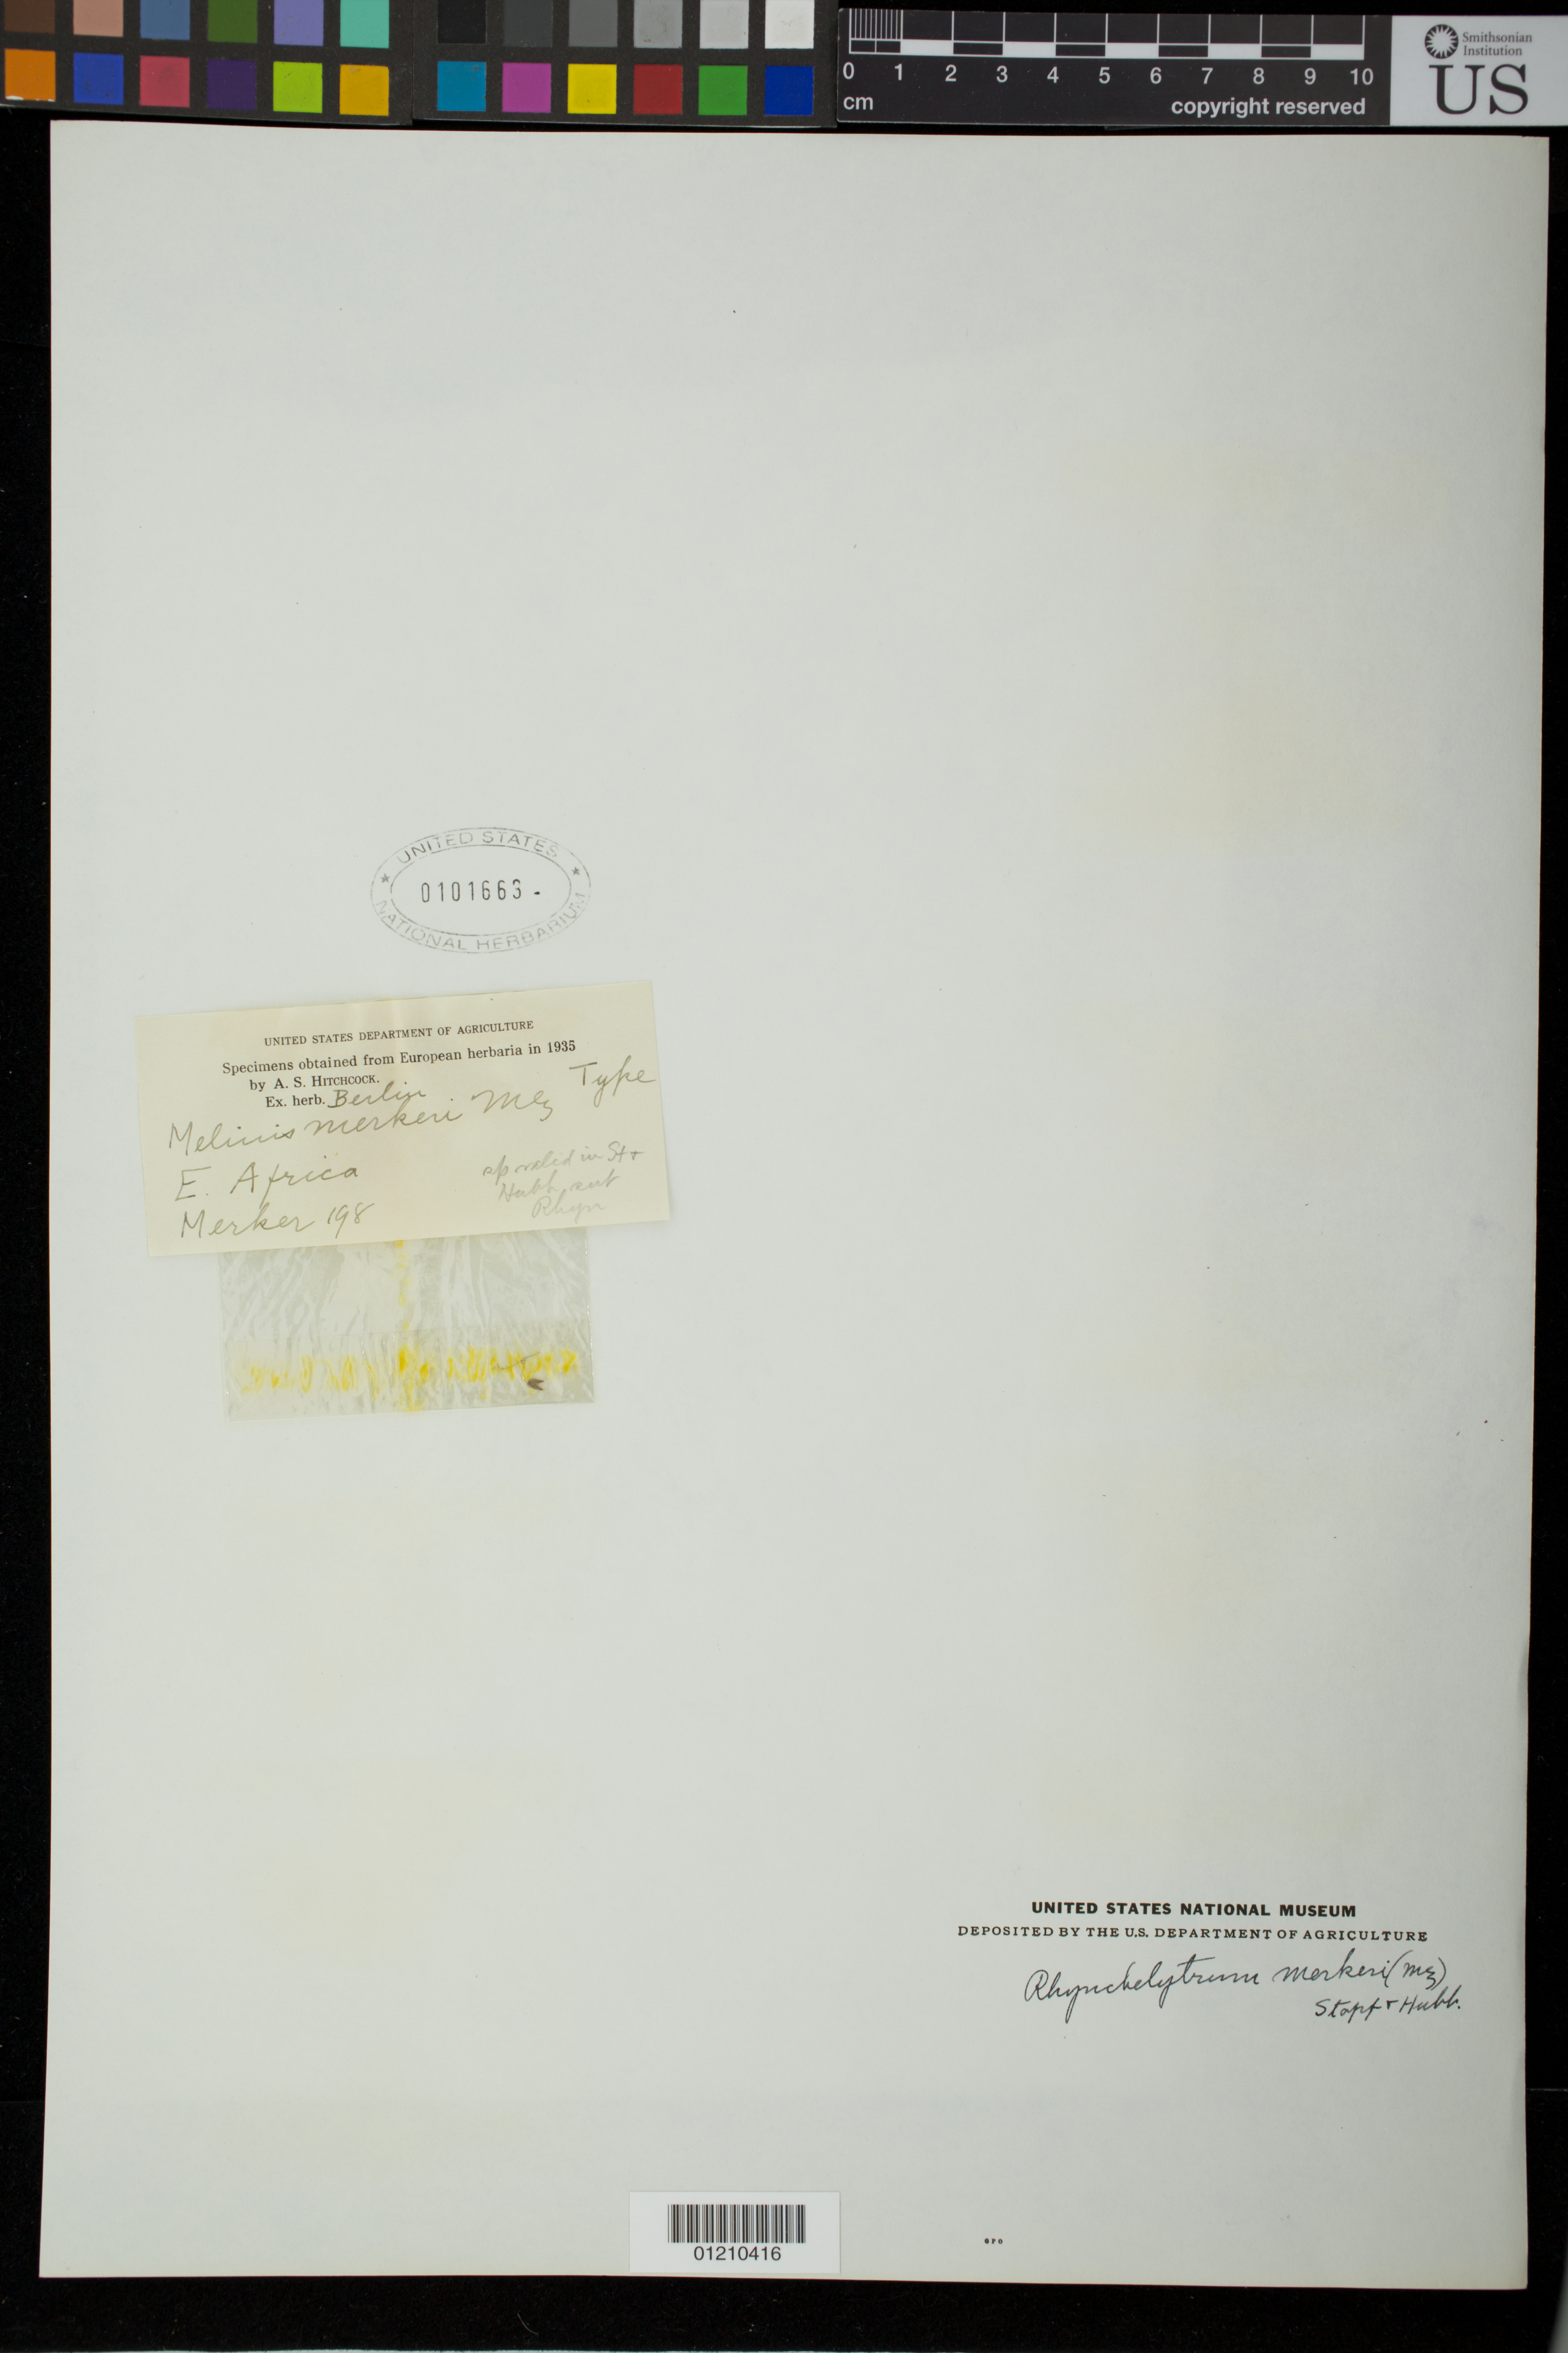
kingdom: Plantae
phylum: Tracheophyta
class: Liliopsida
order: Poales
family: Poaceae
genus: Melinis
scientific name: Melinis merkeri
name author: Mez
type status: Type Collection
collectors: M. Merker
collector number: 198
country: Tanzania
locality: E. Africa, Kilimanjaro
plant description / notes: Fragmentary material of type specimen ex herb.Berlin.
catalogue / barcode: US 101663